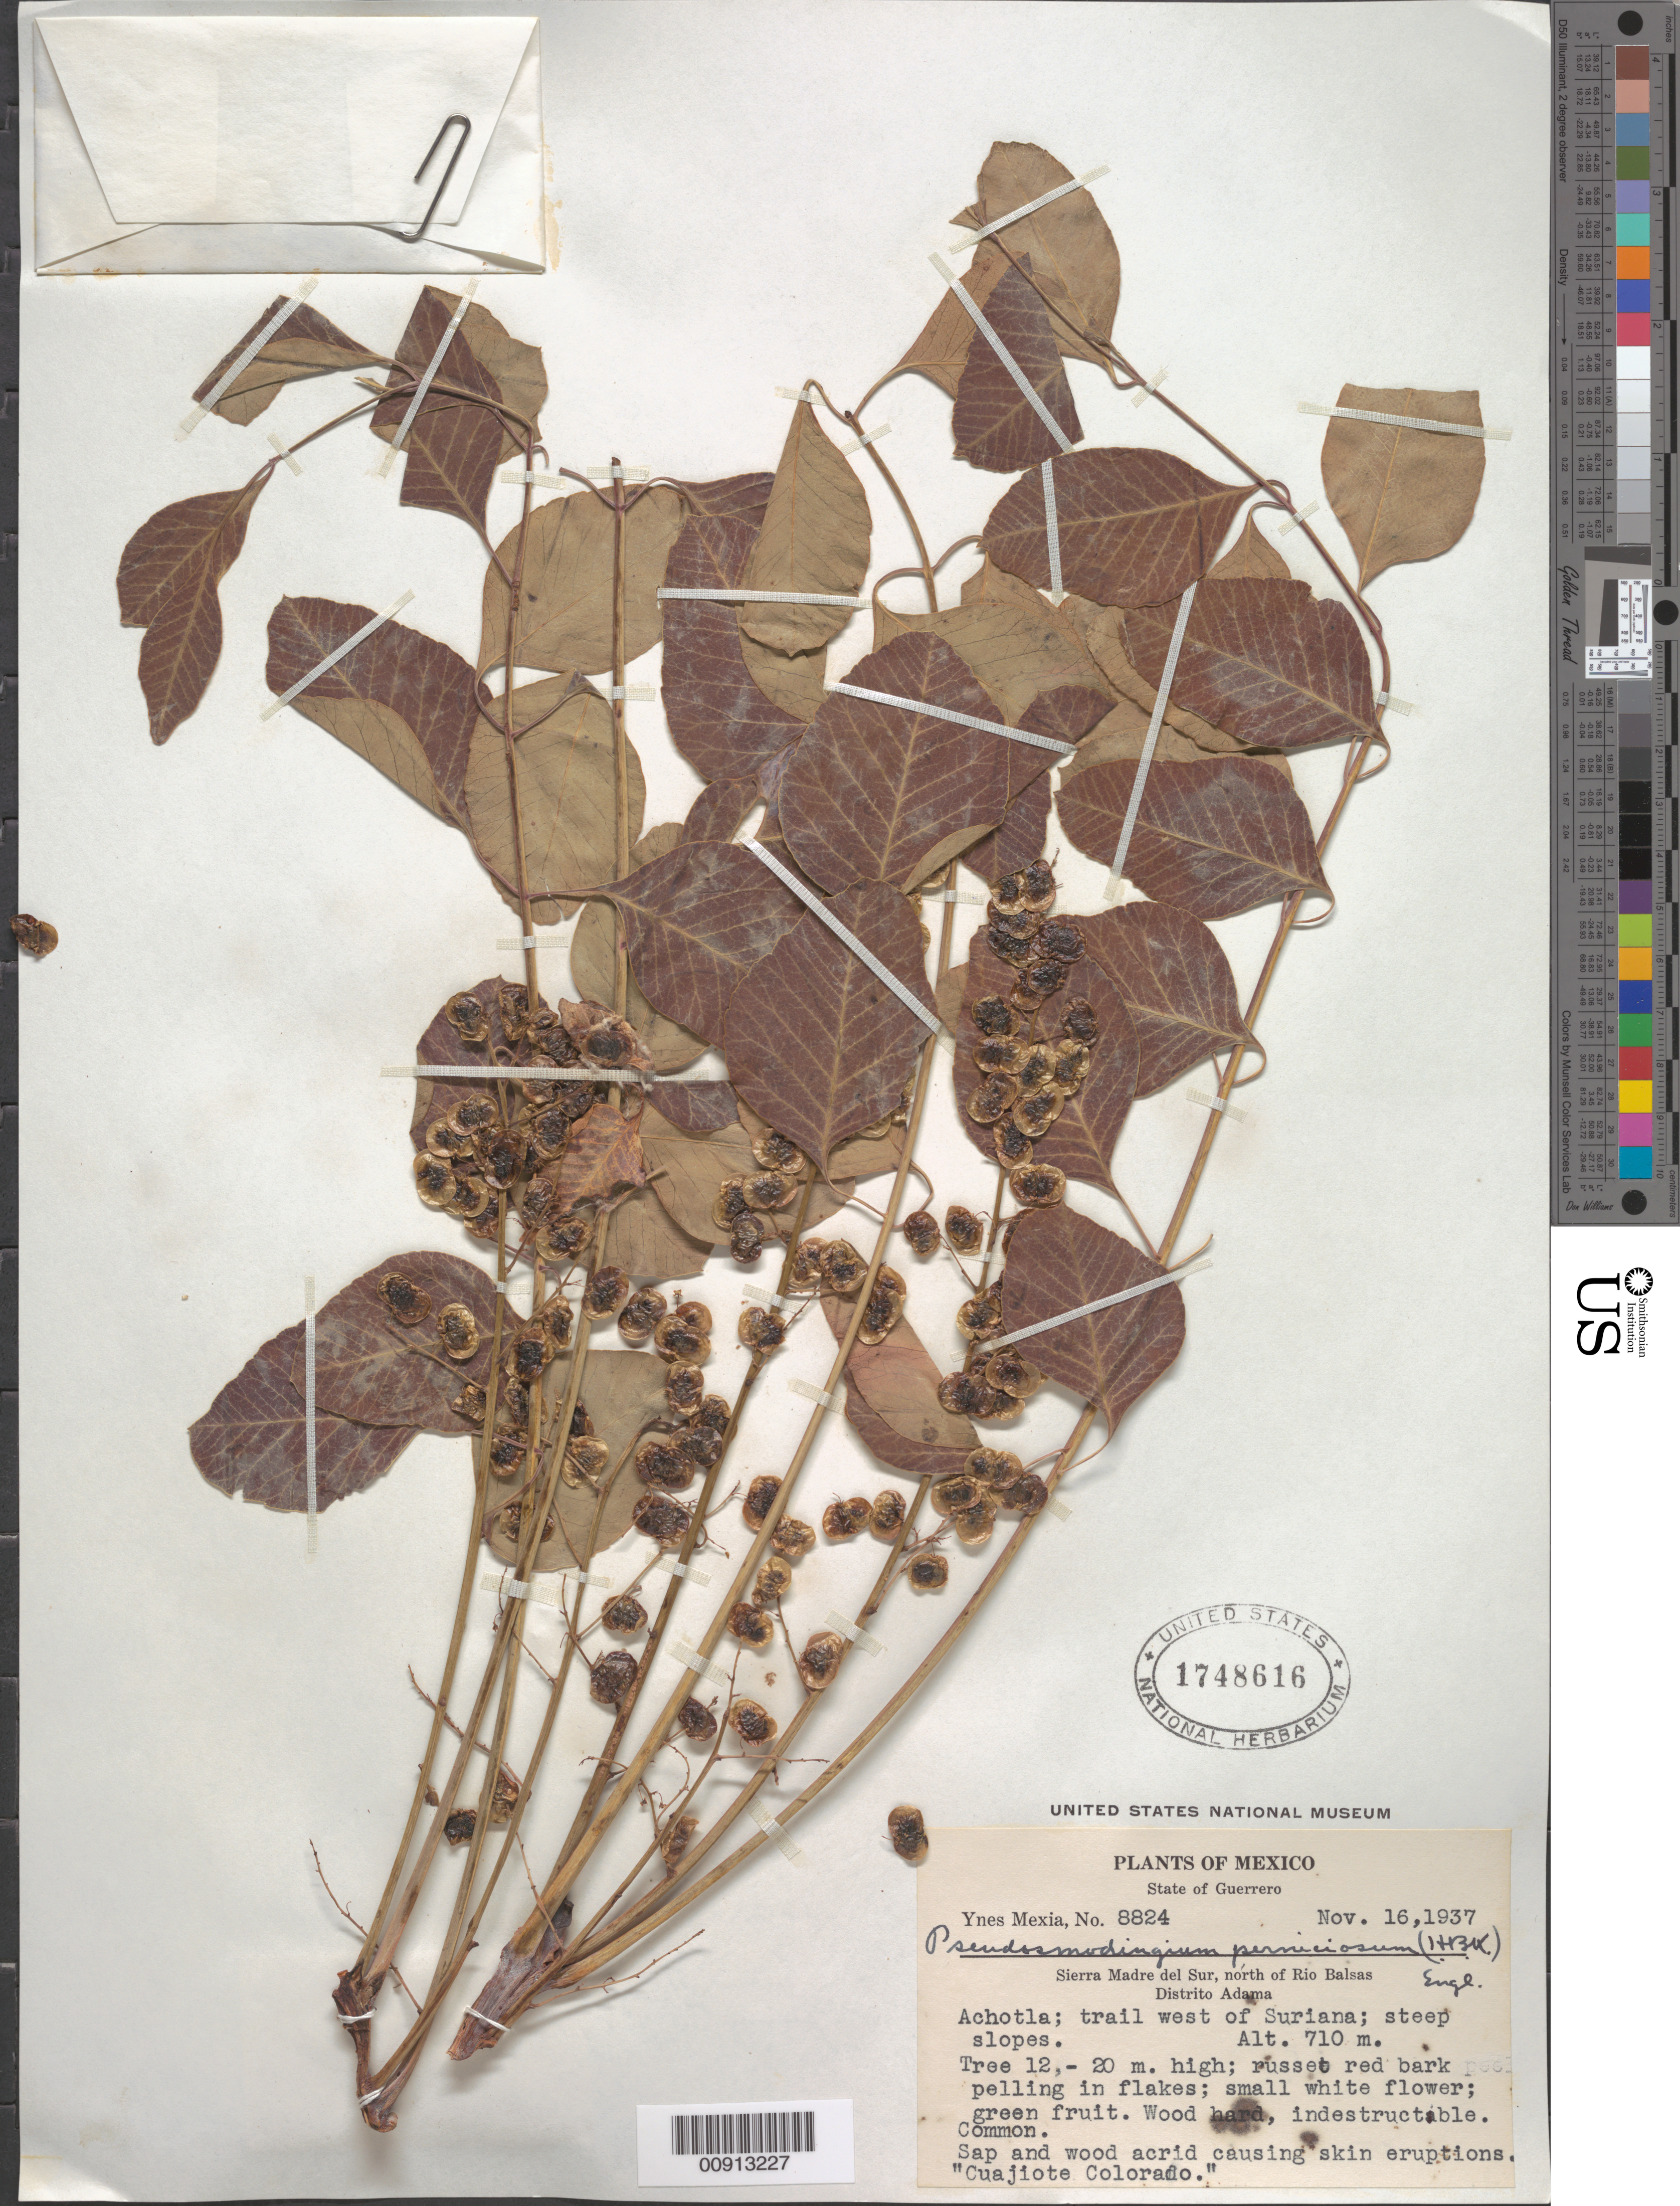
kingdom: Plantae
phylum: Tracheophyta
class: Magnoliopsida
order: Sapindales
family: Anacardiaceae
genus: Pseudosmodingium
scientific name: Pseudosmodingium perniciosum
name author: (Kunth) Engl.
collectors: Y. Mexia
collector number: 8824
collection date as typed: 16 Nov 1937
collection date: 1937-11-16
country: Mexico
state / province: Guerrero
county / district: Adama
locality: Achotla; trail west of Suriana. State of Guerrero. Sierra Madre del Sur, north of Río Balsas, Distrito Adama.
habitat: Steep slopes.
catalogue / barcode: US 1748616